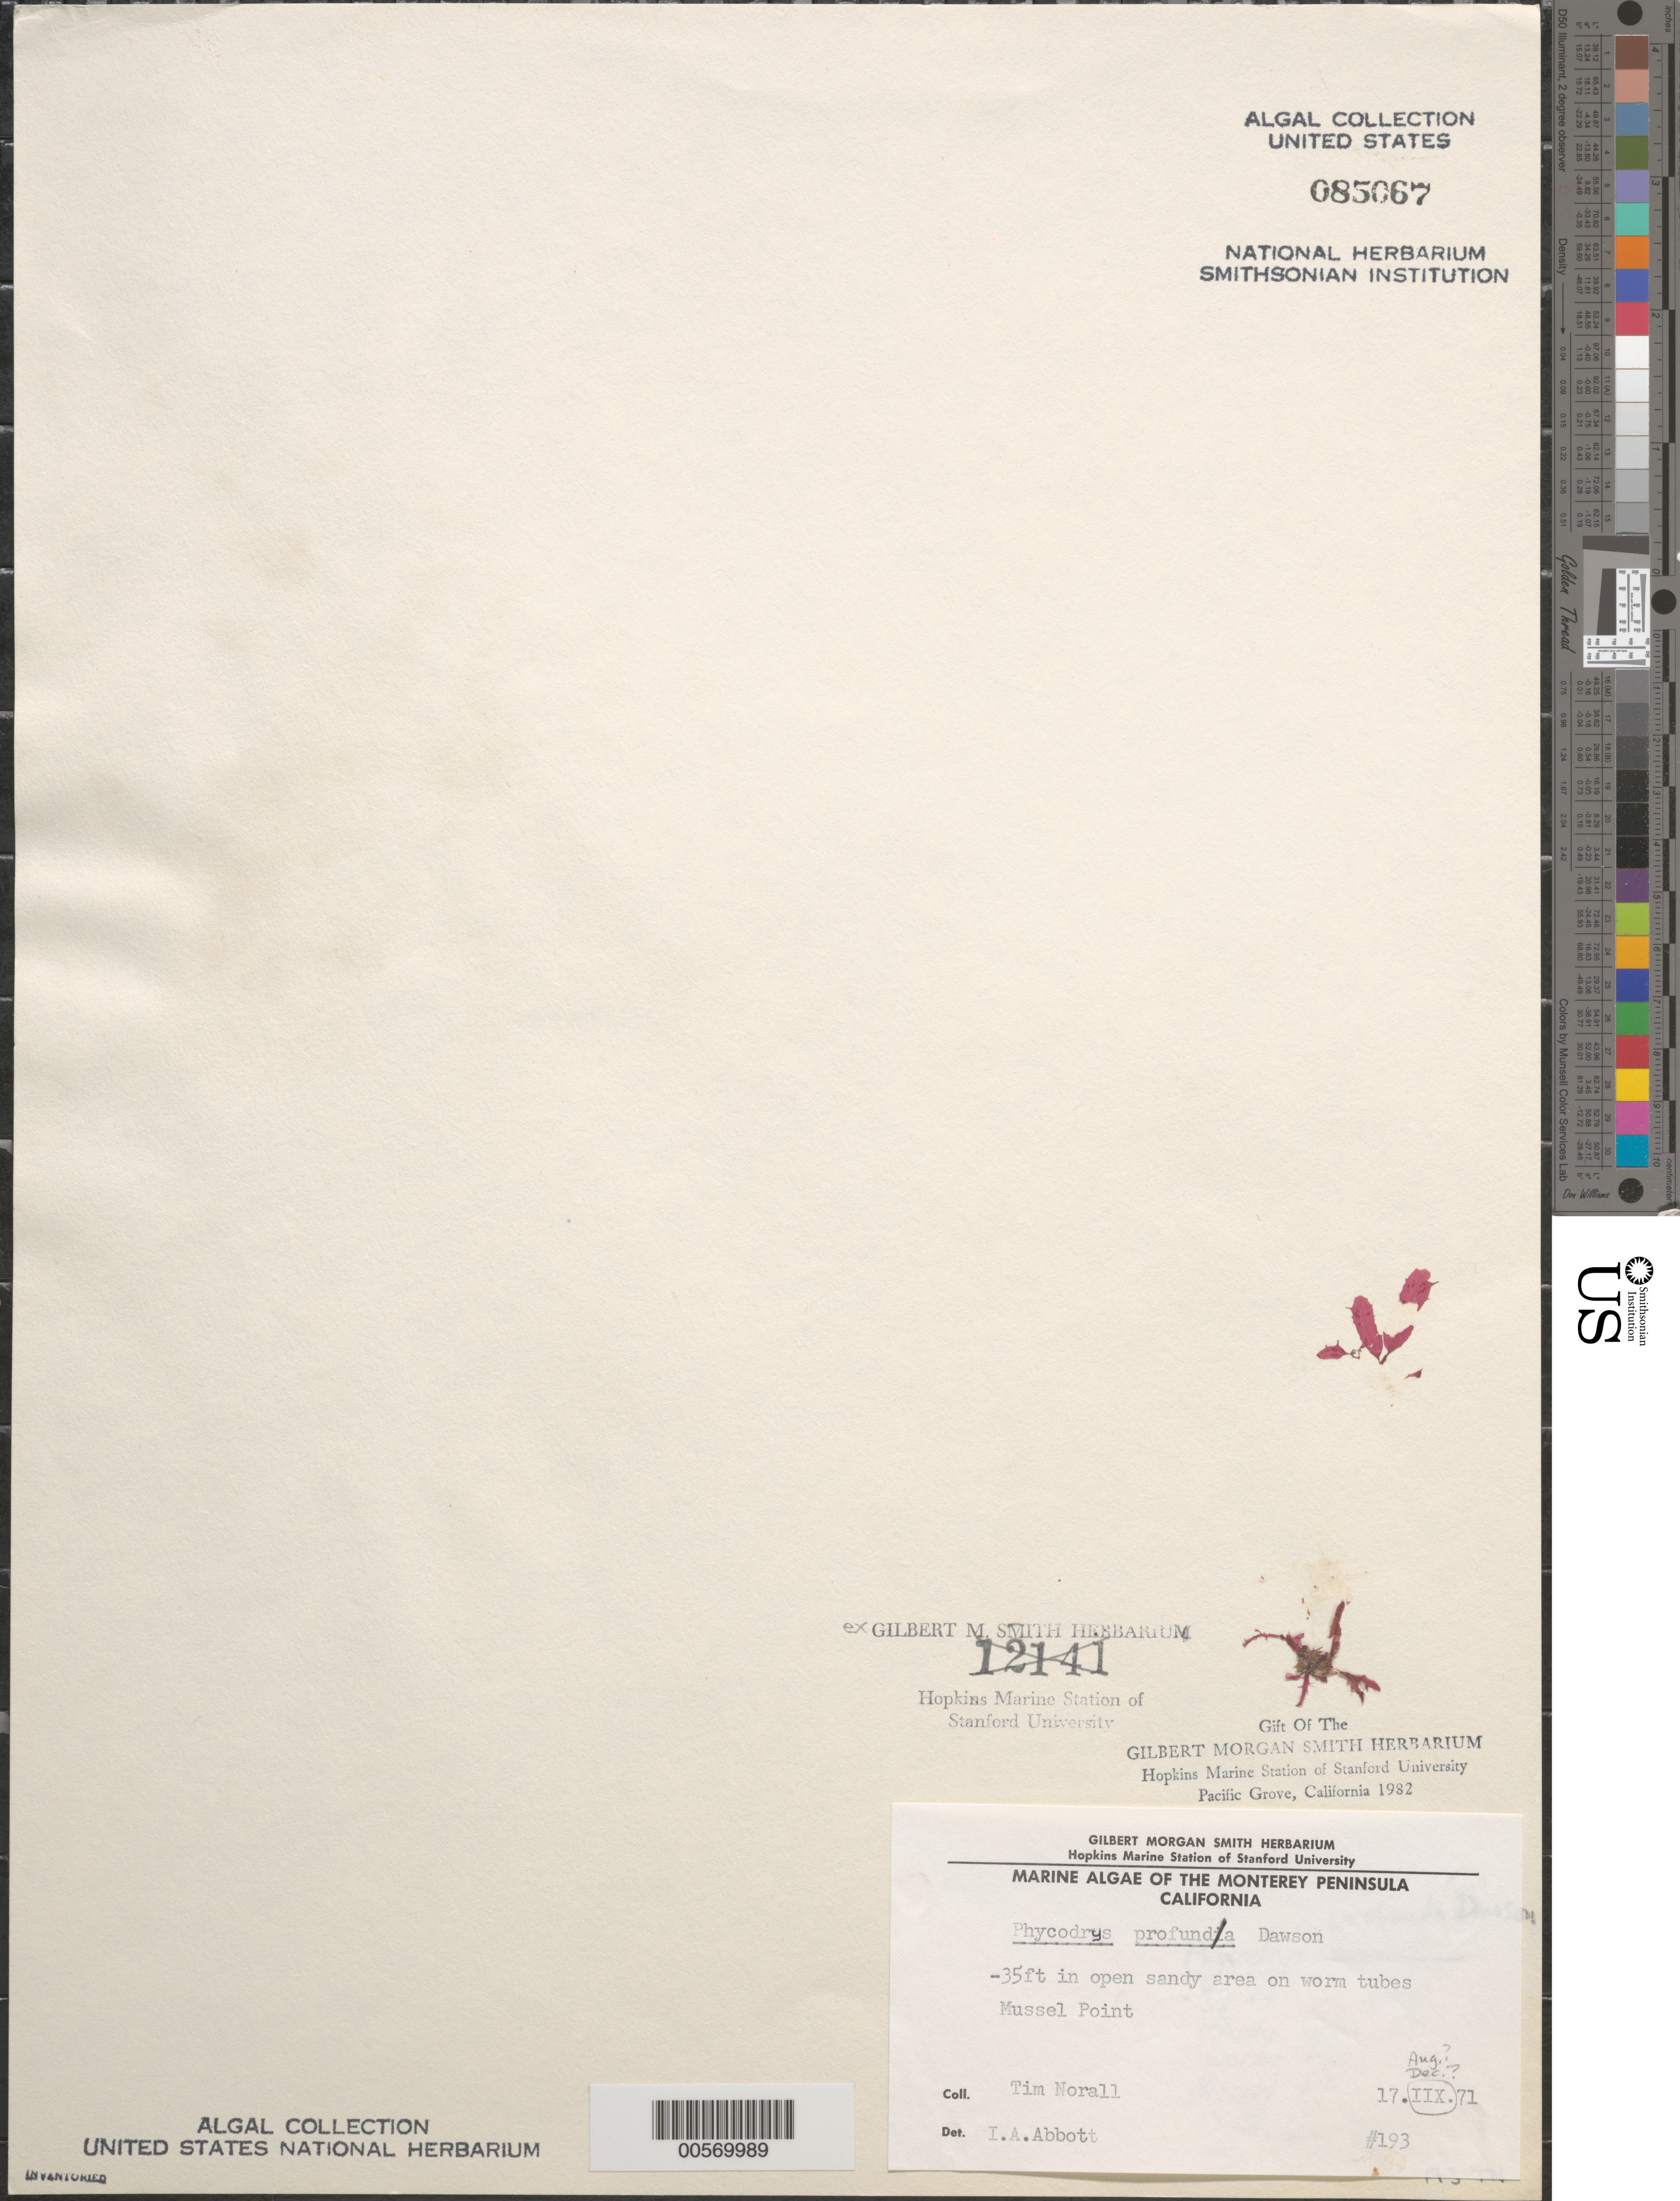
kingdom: Plantae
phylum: Rhodophyta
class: Florideophyceae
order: Ceramiales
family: Delesseriaceae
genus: Phycodrys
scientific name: Phycodrys profunda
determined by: Abbott, Isabella A.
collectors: T. Norall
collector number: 193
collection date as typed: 17 Aug 1971 OR 17 Dec 1971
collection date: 1971-08-17 or 1971-12-17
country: United States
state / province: California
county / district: Monterey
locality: Mussel Point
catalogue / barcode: US 85067